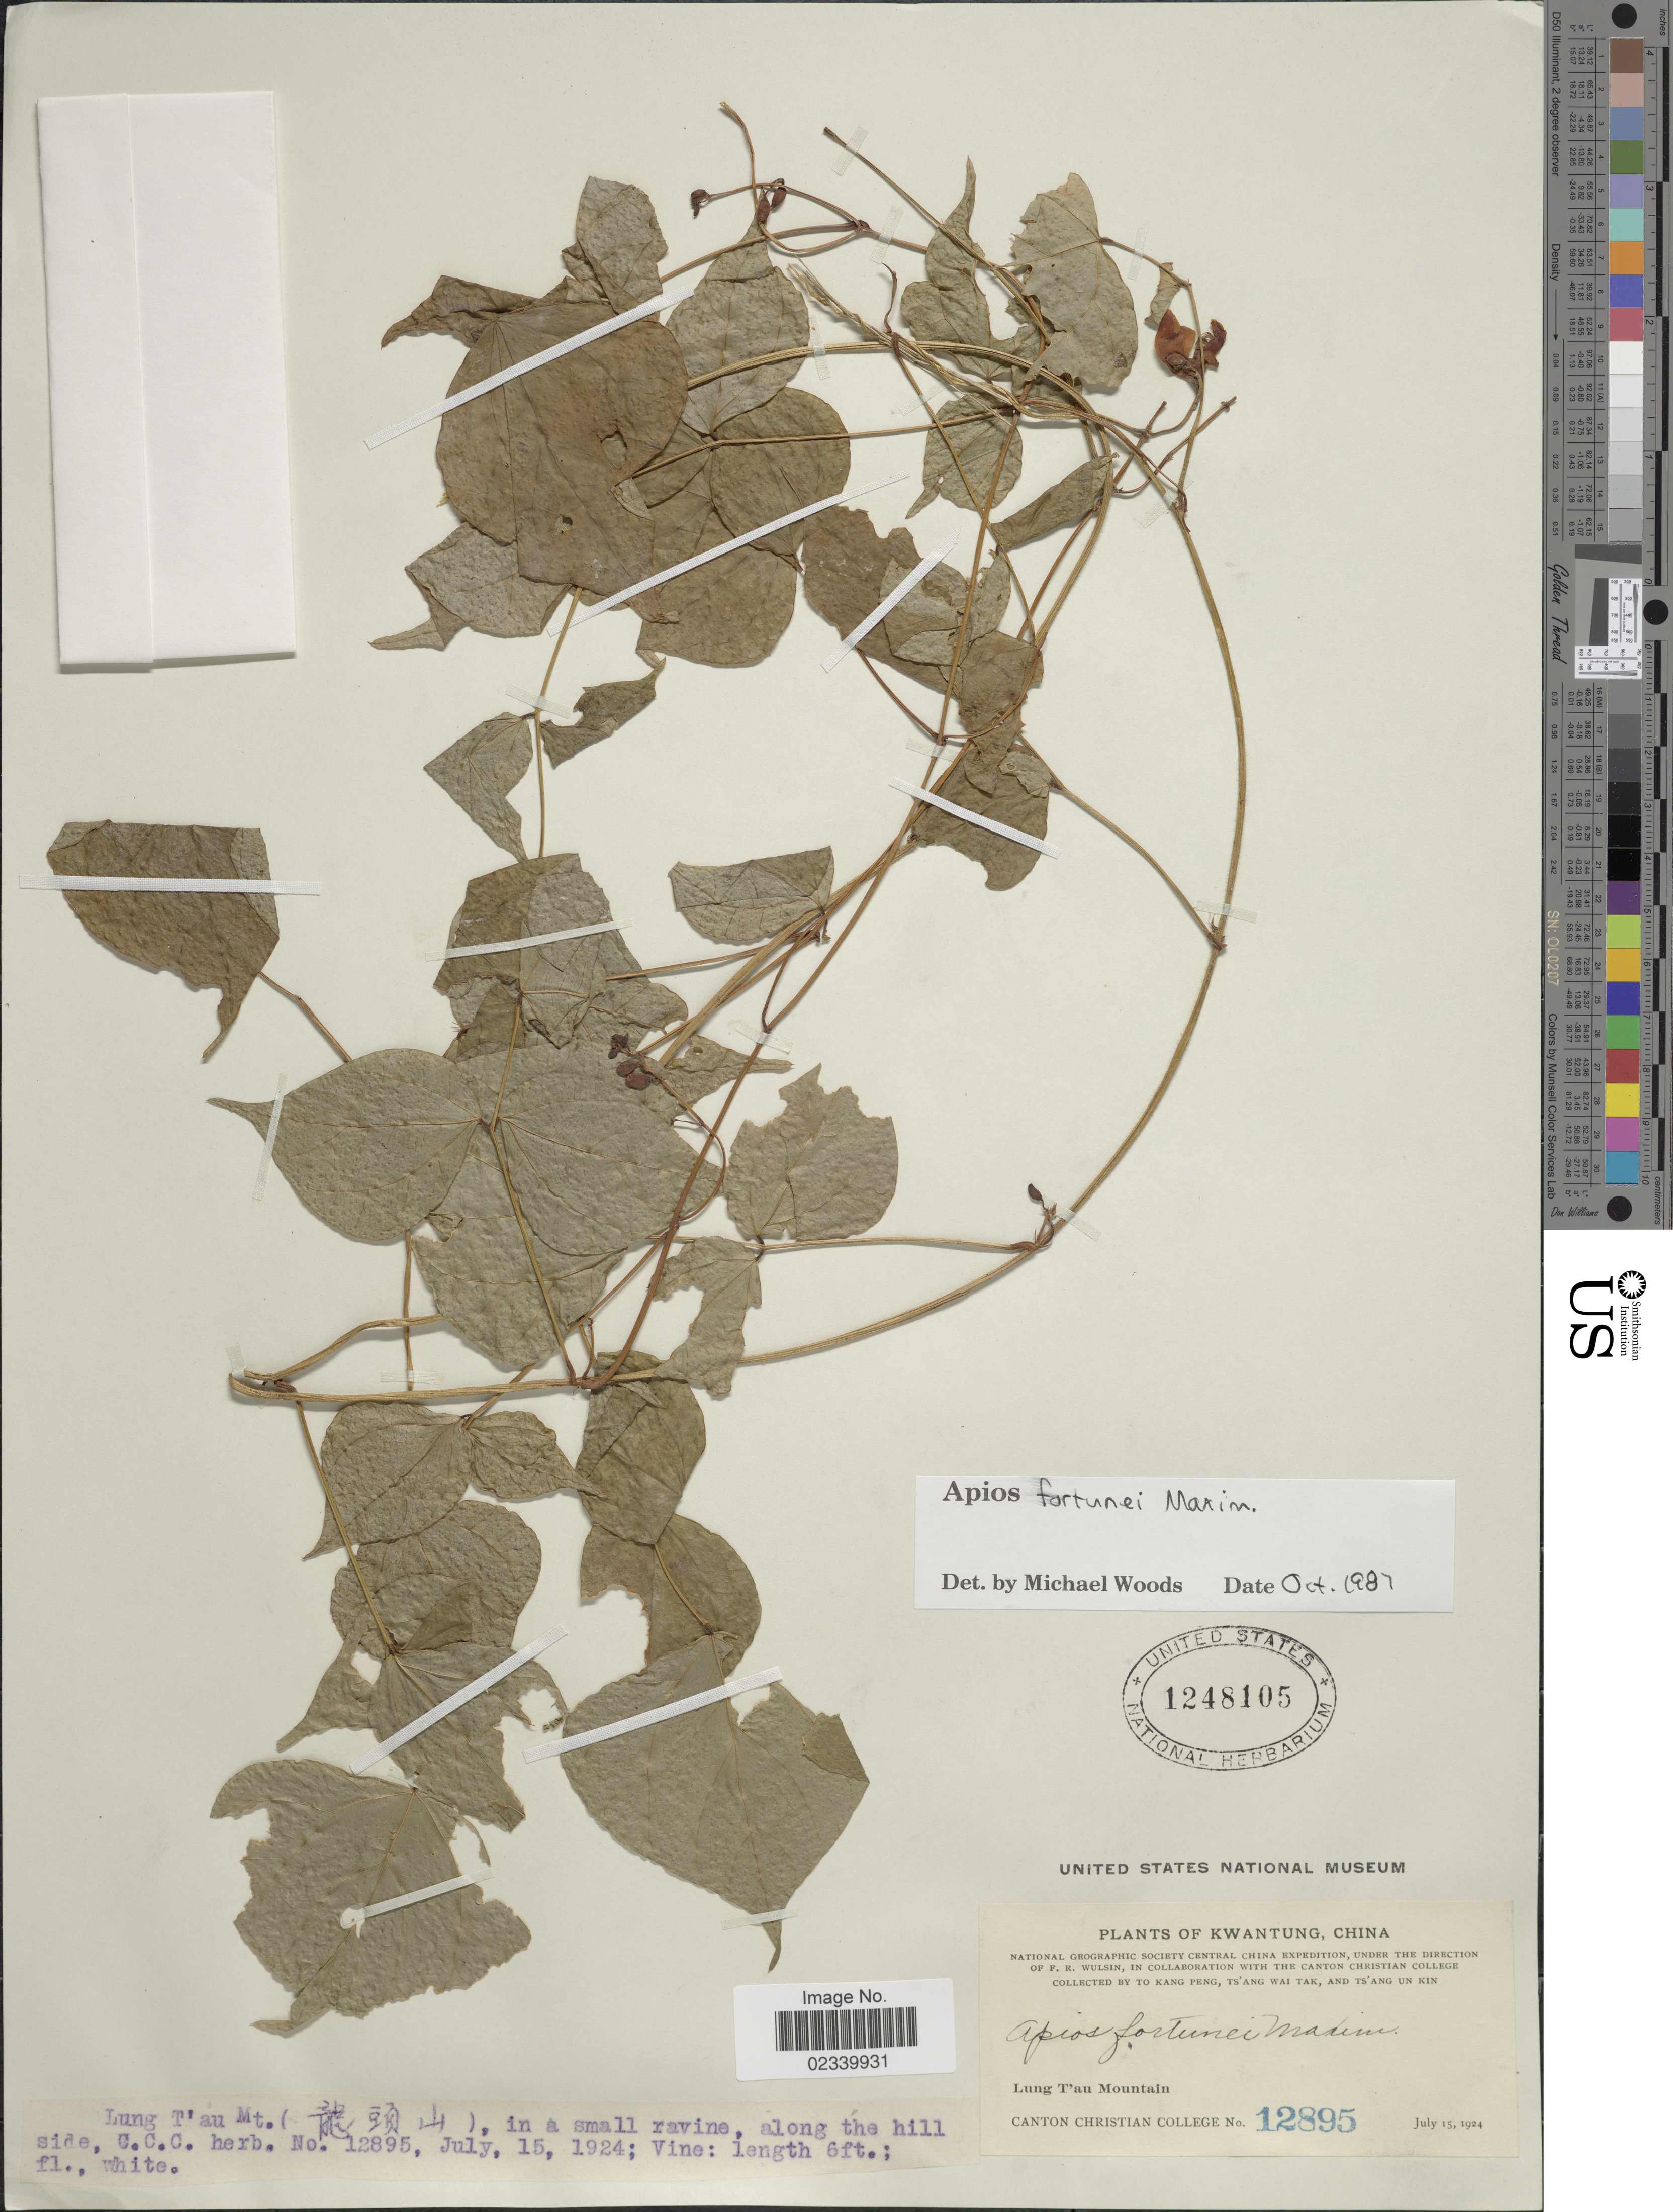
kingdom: Plantae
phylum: Tracheophyta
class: Magnoliopsida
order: Fabales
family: Fabaceae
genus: Apios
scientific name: Apios fortunei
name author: Maxim.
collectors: Canton Christian College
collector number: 12895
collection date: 1924-07-15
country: China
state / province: Guangdong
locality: Lung T'au Mountain, in ravine a small ravine, along the hill side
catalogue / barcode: US 1248105